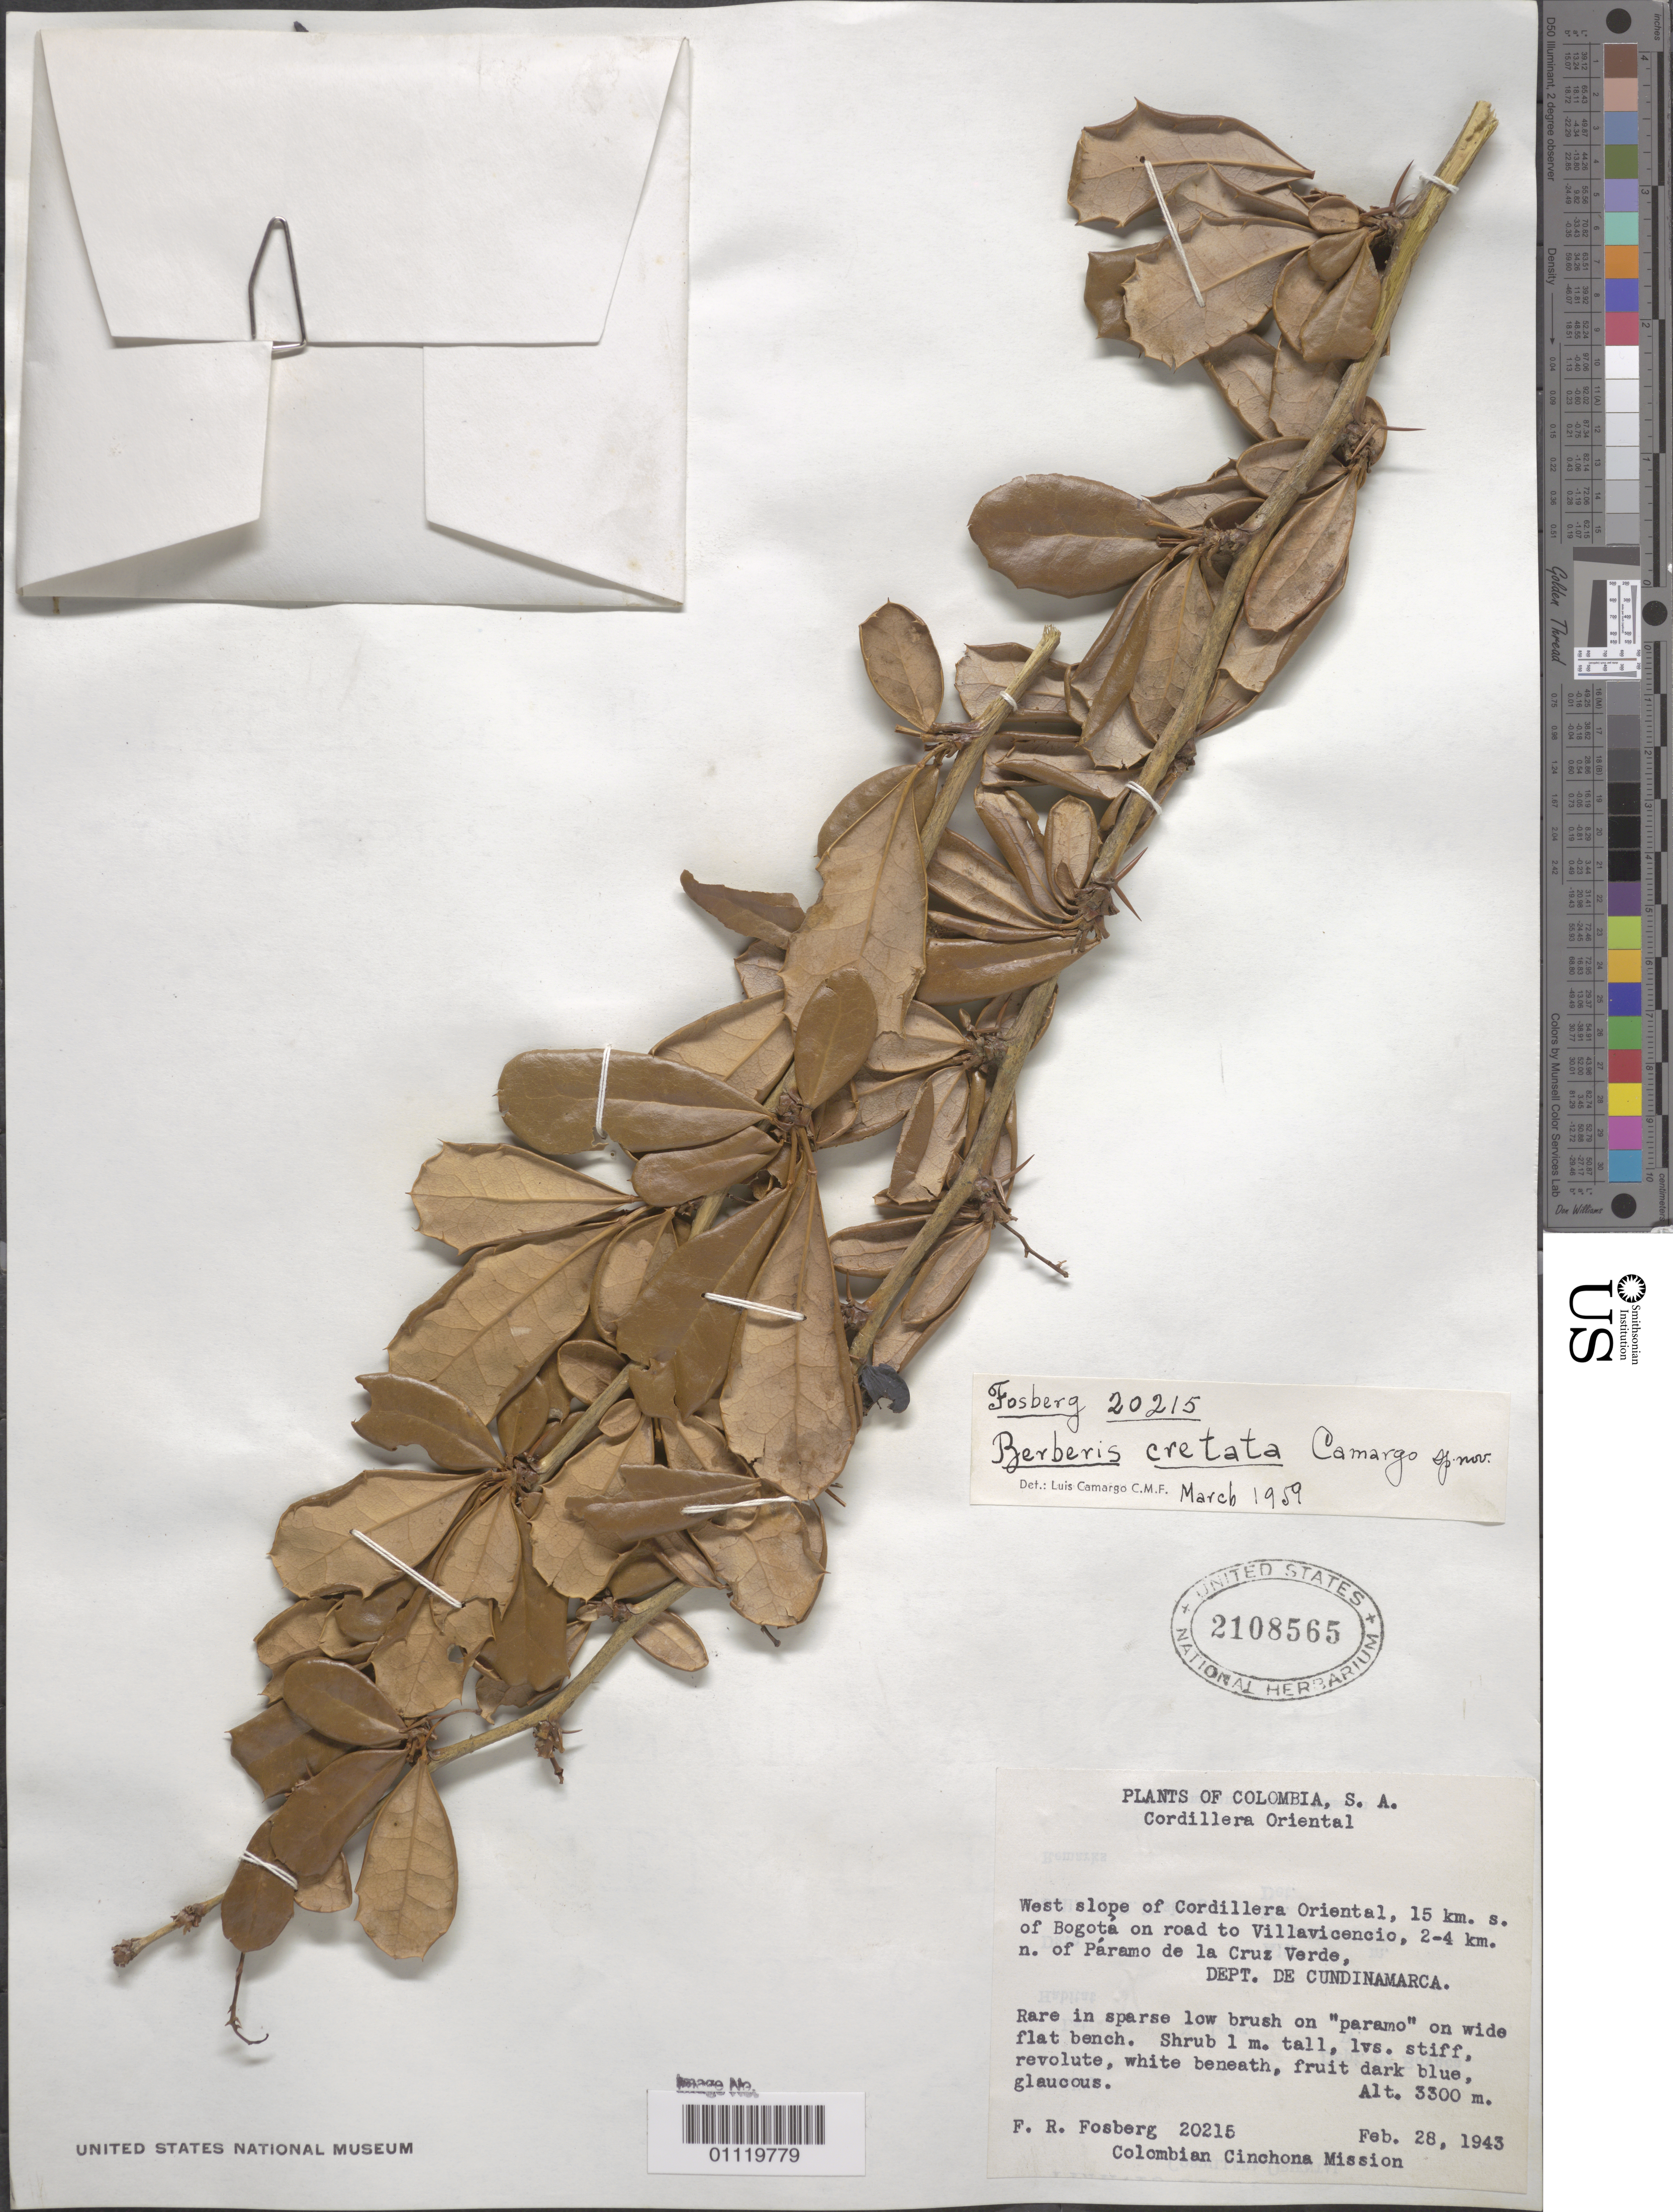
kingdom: Plantae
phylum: Tracheophyta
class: Magnoliopsida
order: Ranunculales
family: Berberidaceae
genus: Berberis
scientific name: Berberis cretata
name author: L.A. Camargo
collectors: F. R. Fosberg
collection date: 1943-02-28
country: Colombia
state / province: Cundinamarca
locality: West slope of Cordillera Oriental, 15 km south of Bogota on road to Villavicenciom 2-4 km north of Paramo de la Cruz Verde.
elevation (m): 3300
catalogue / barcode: US 2108565